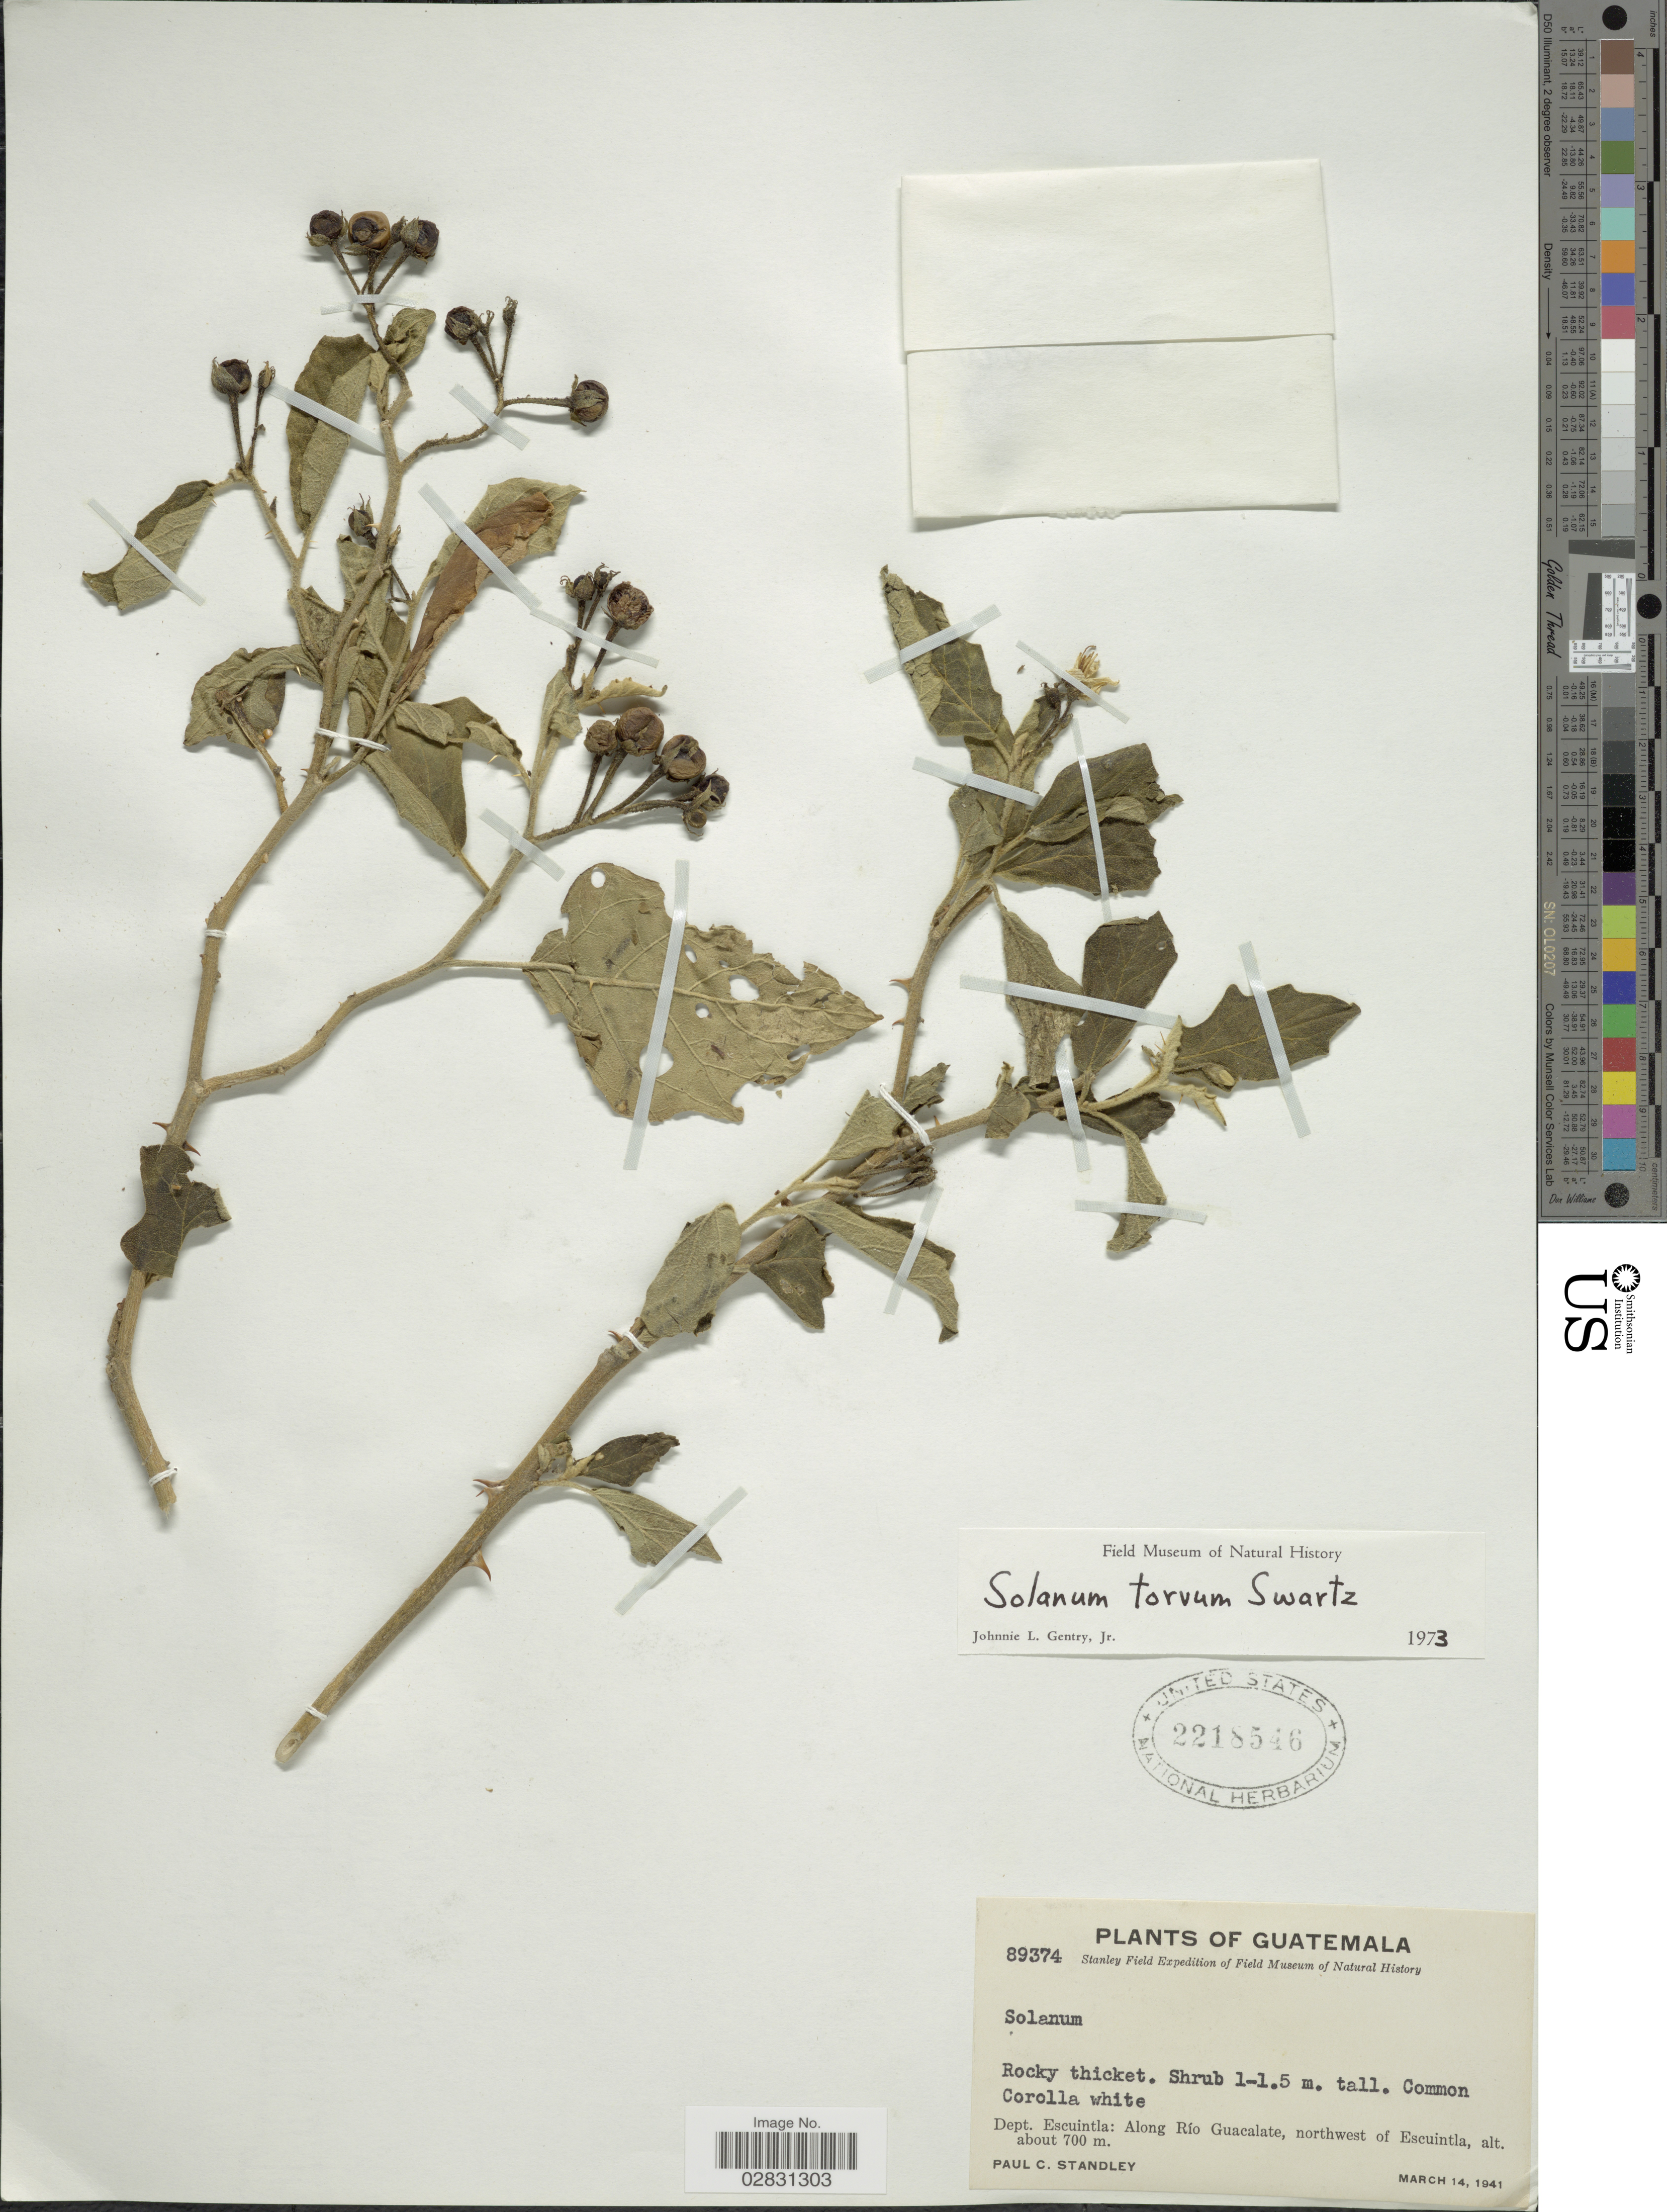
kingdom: Plantae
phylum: Tracheophyta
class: Magnoliopsida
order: Solanales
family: Solanaceae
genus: Solanum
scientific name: Solanum torvum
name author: Sw.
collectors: P. C. Standley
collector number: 89374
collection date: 1941-03-14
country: Guatemala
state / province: Escuintla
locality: Dept. Escuintla: Along Río Guacalate, northwest of Escuintla.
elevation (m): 700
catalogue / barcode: US 2218546